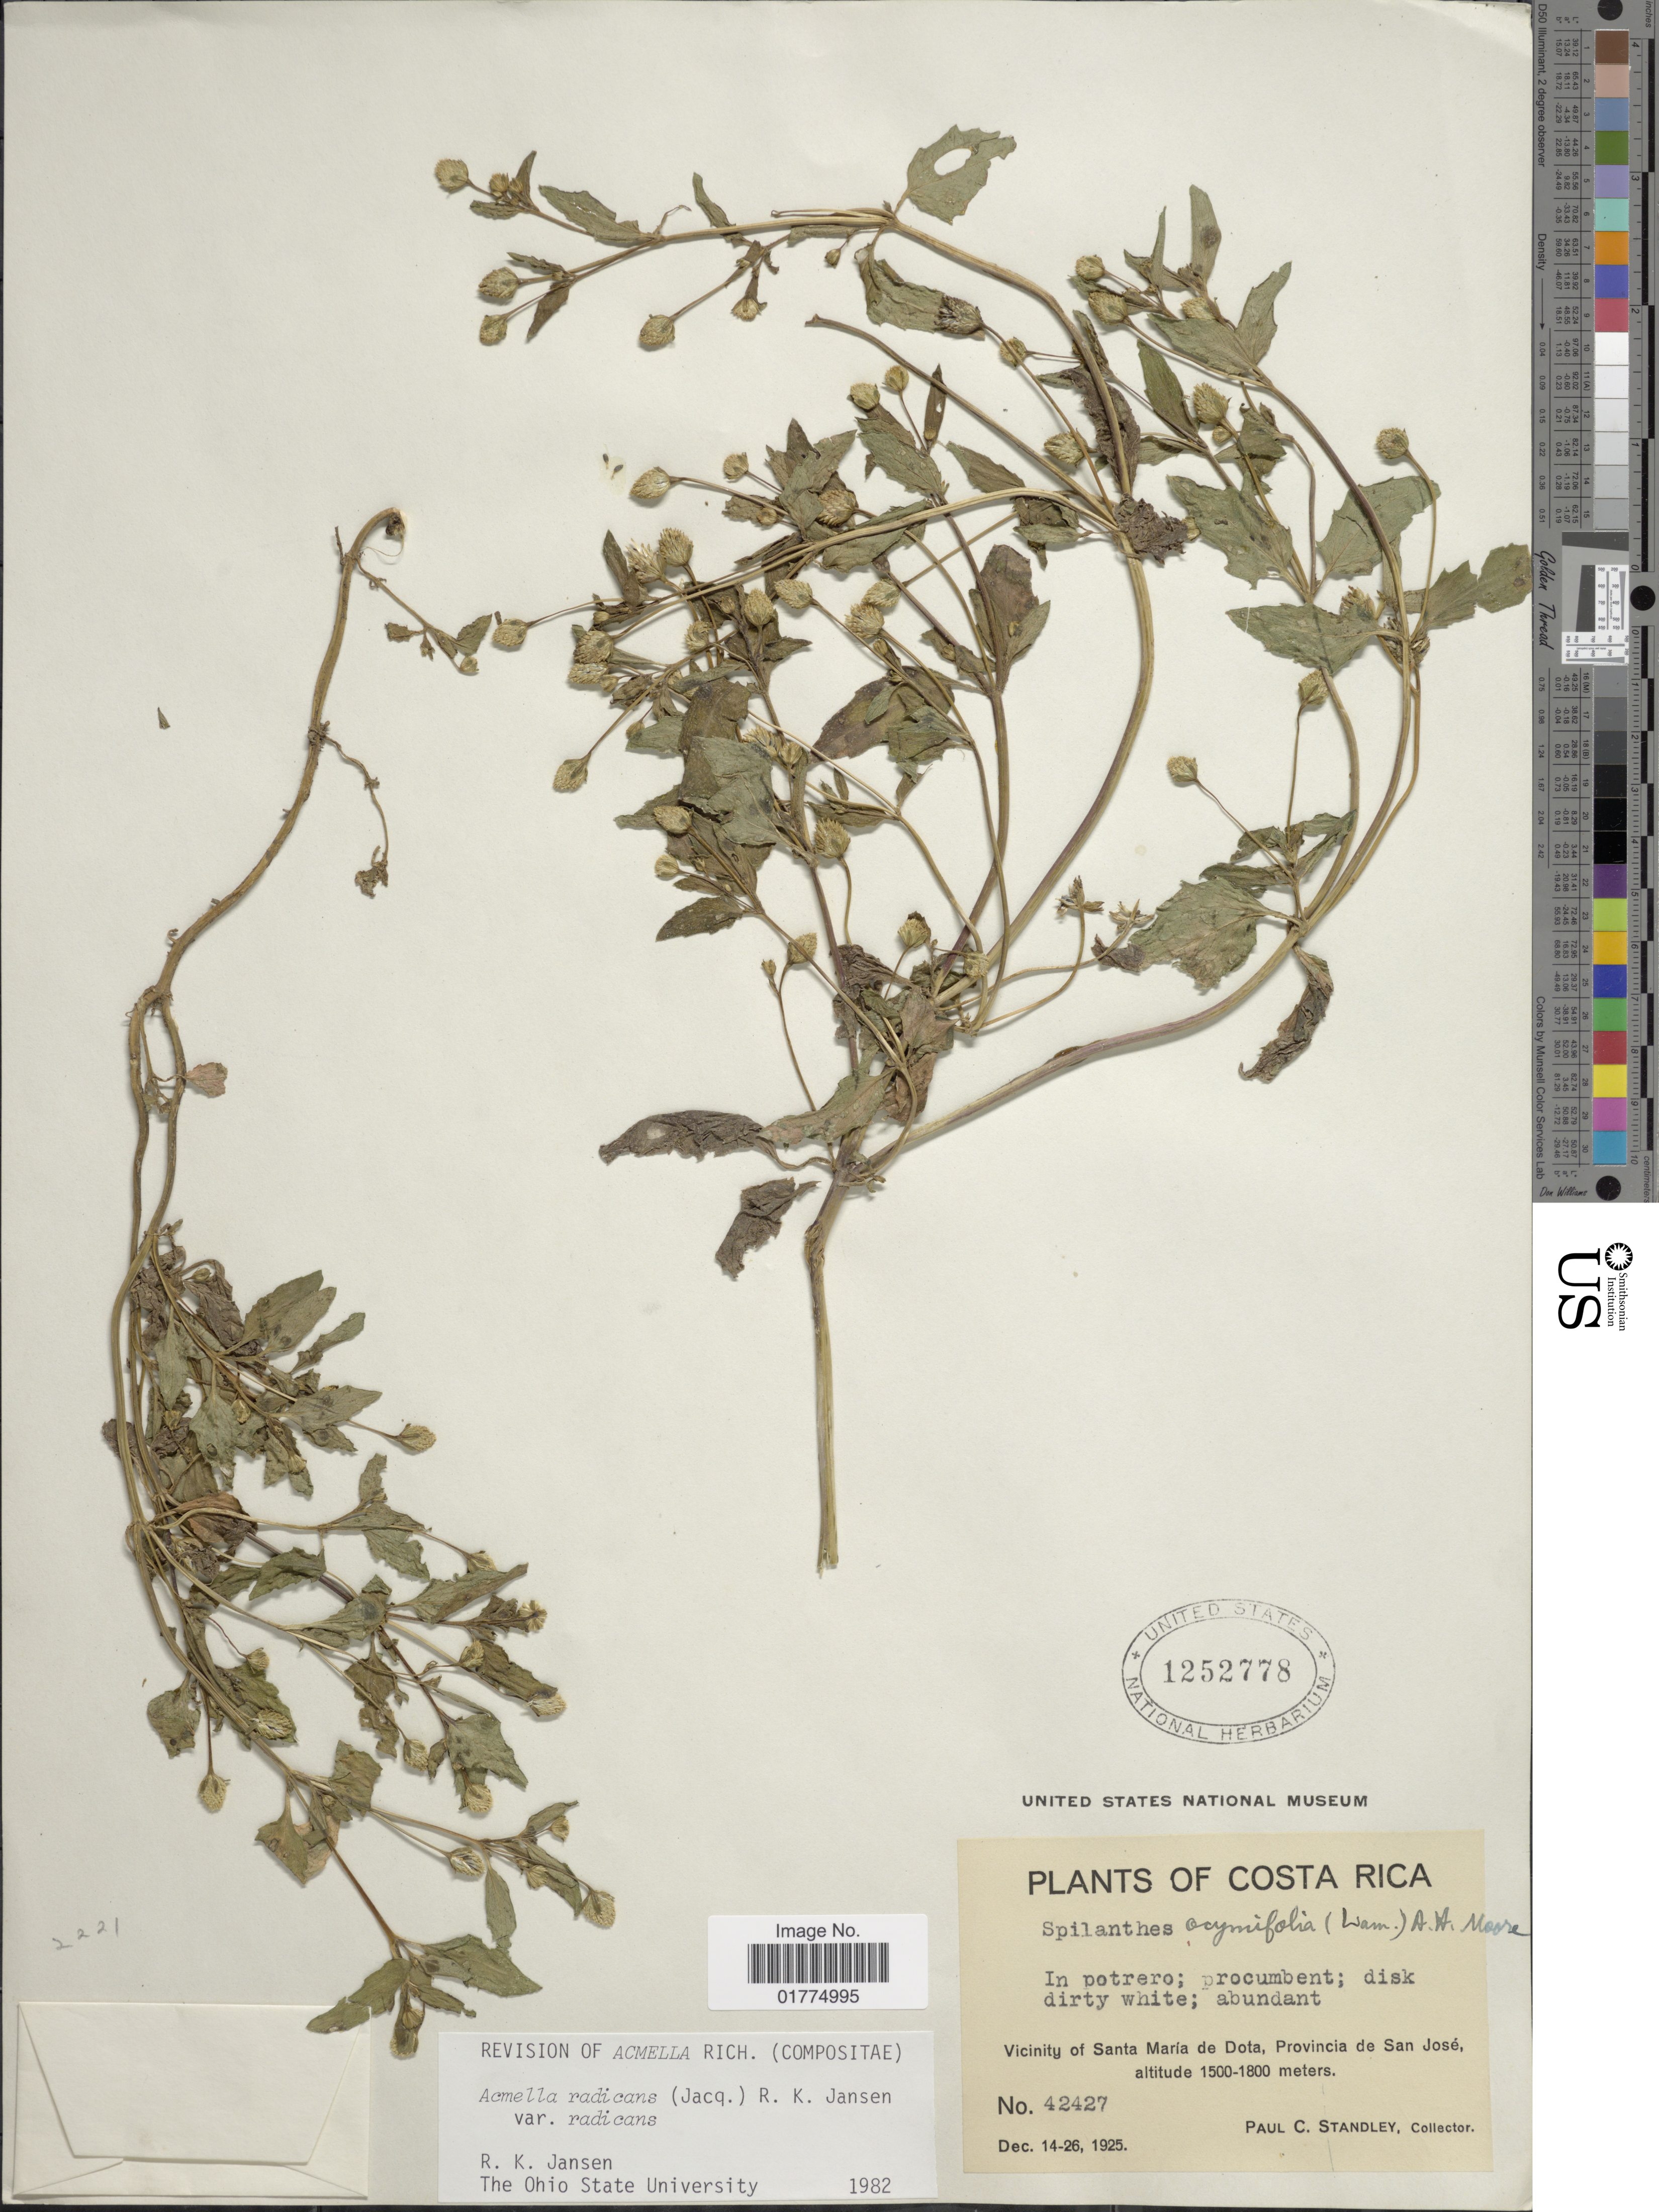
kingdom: Plantae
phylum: Tracheophyta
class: Magnoliopsida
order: Asterales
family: Asteraceae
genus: Acmella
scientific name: Acmella radicans var. radicans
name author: (Jacq.) R.K. Jansen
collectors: P. C. Standley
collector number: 42427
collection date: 1925-12-14/1925-12-26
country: Costa Rica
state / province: San José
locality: Vicinity of Santa María de Dota, Provincia de San José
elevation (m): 1500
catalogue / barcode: US 1252778